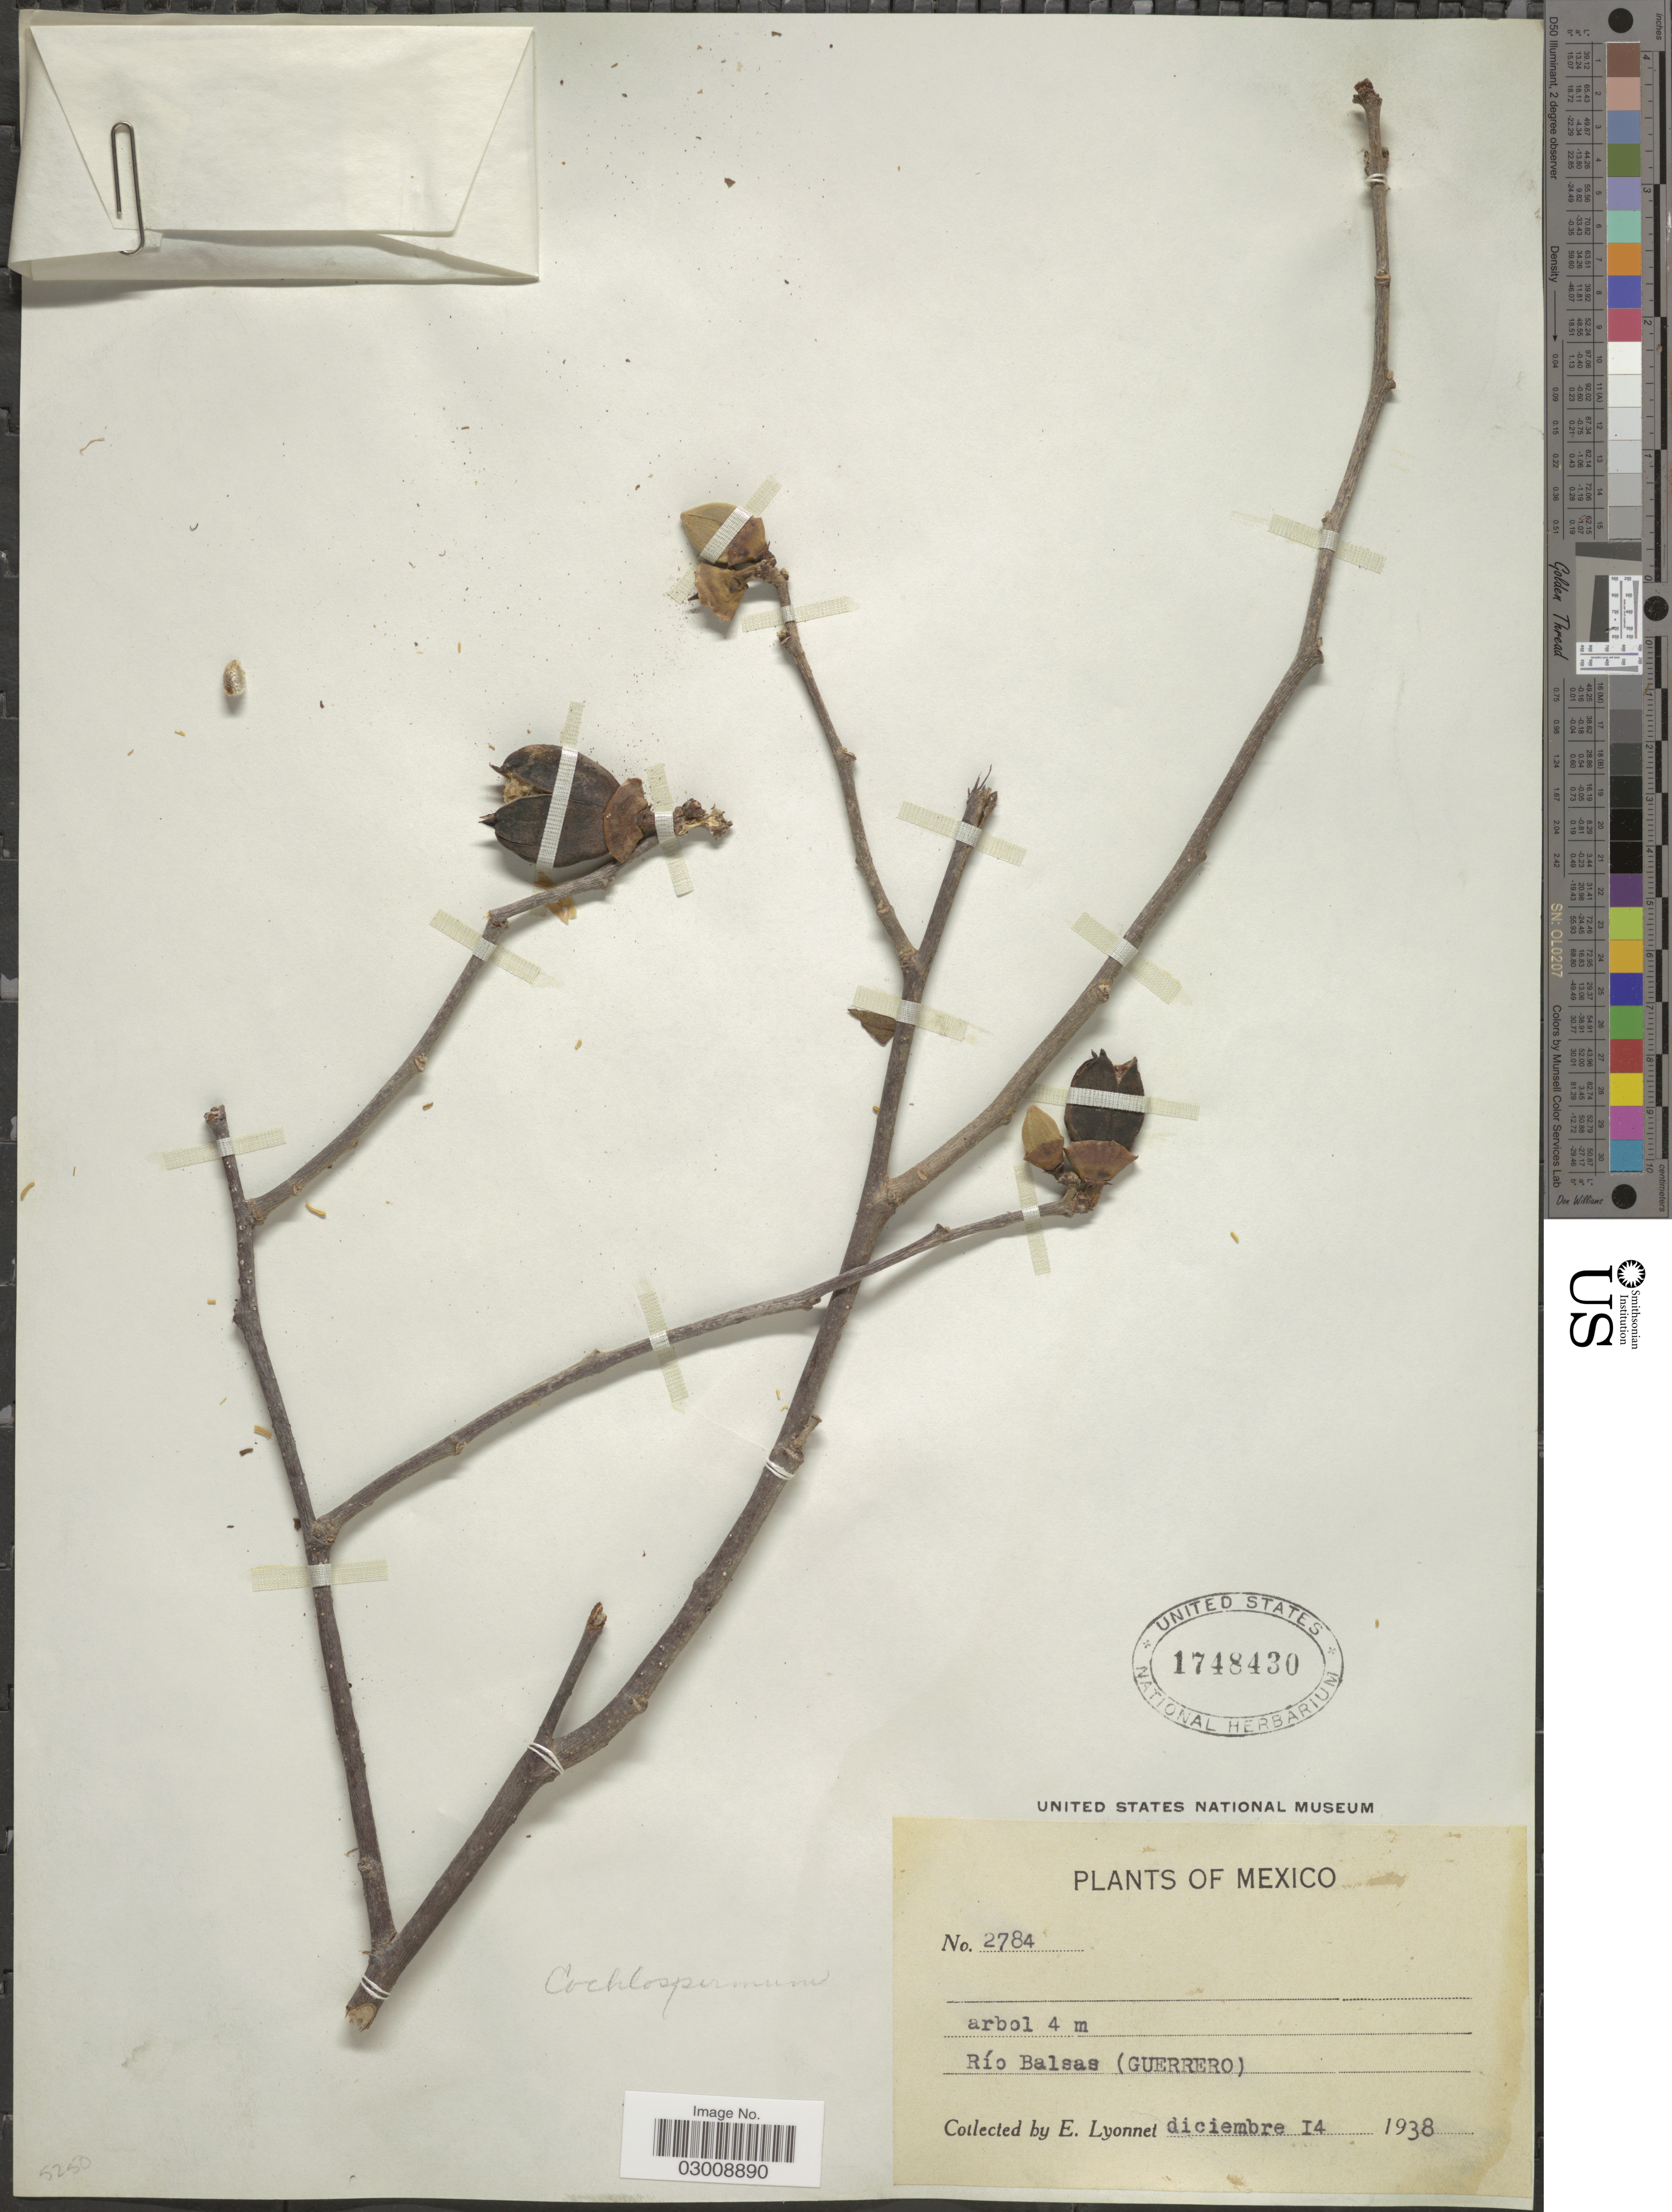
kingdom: Plantae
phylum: Tracheophyta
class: Magnoliopsida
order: Malvales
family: Cochlospermaceae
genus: Cochlospermum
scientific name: Cochlospermum vitifolium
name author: (Willd.) Spreng.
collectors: E. Lyonnet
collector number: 2784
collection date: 1938-12-14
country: Mexico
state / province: Guerrero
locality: Río Balsas (Guerrero).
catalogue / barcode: US 1748430